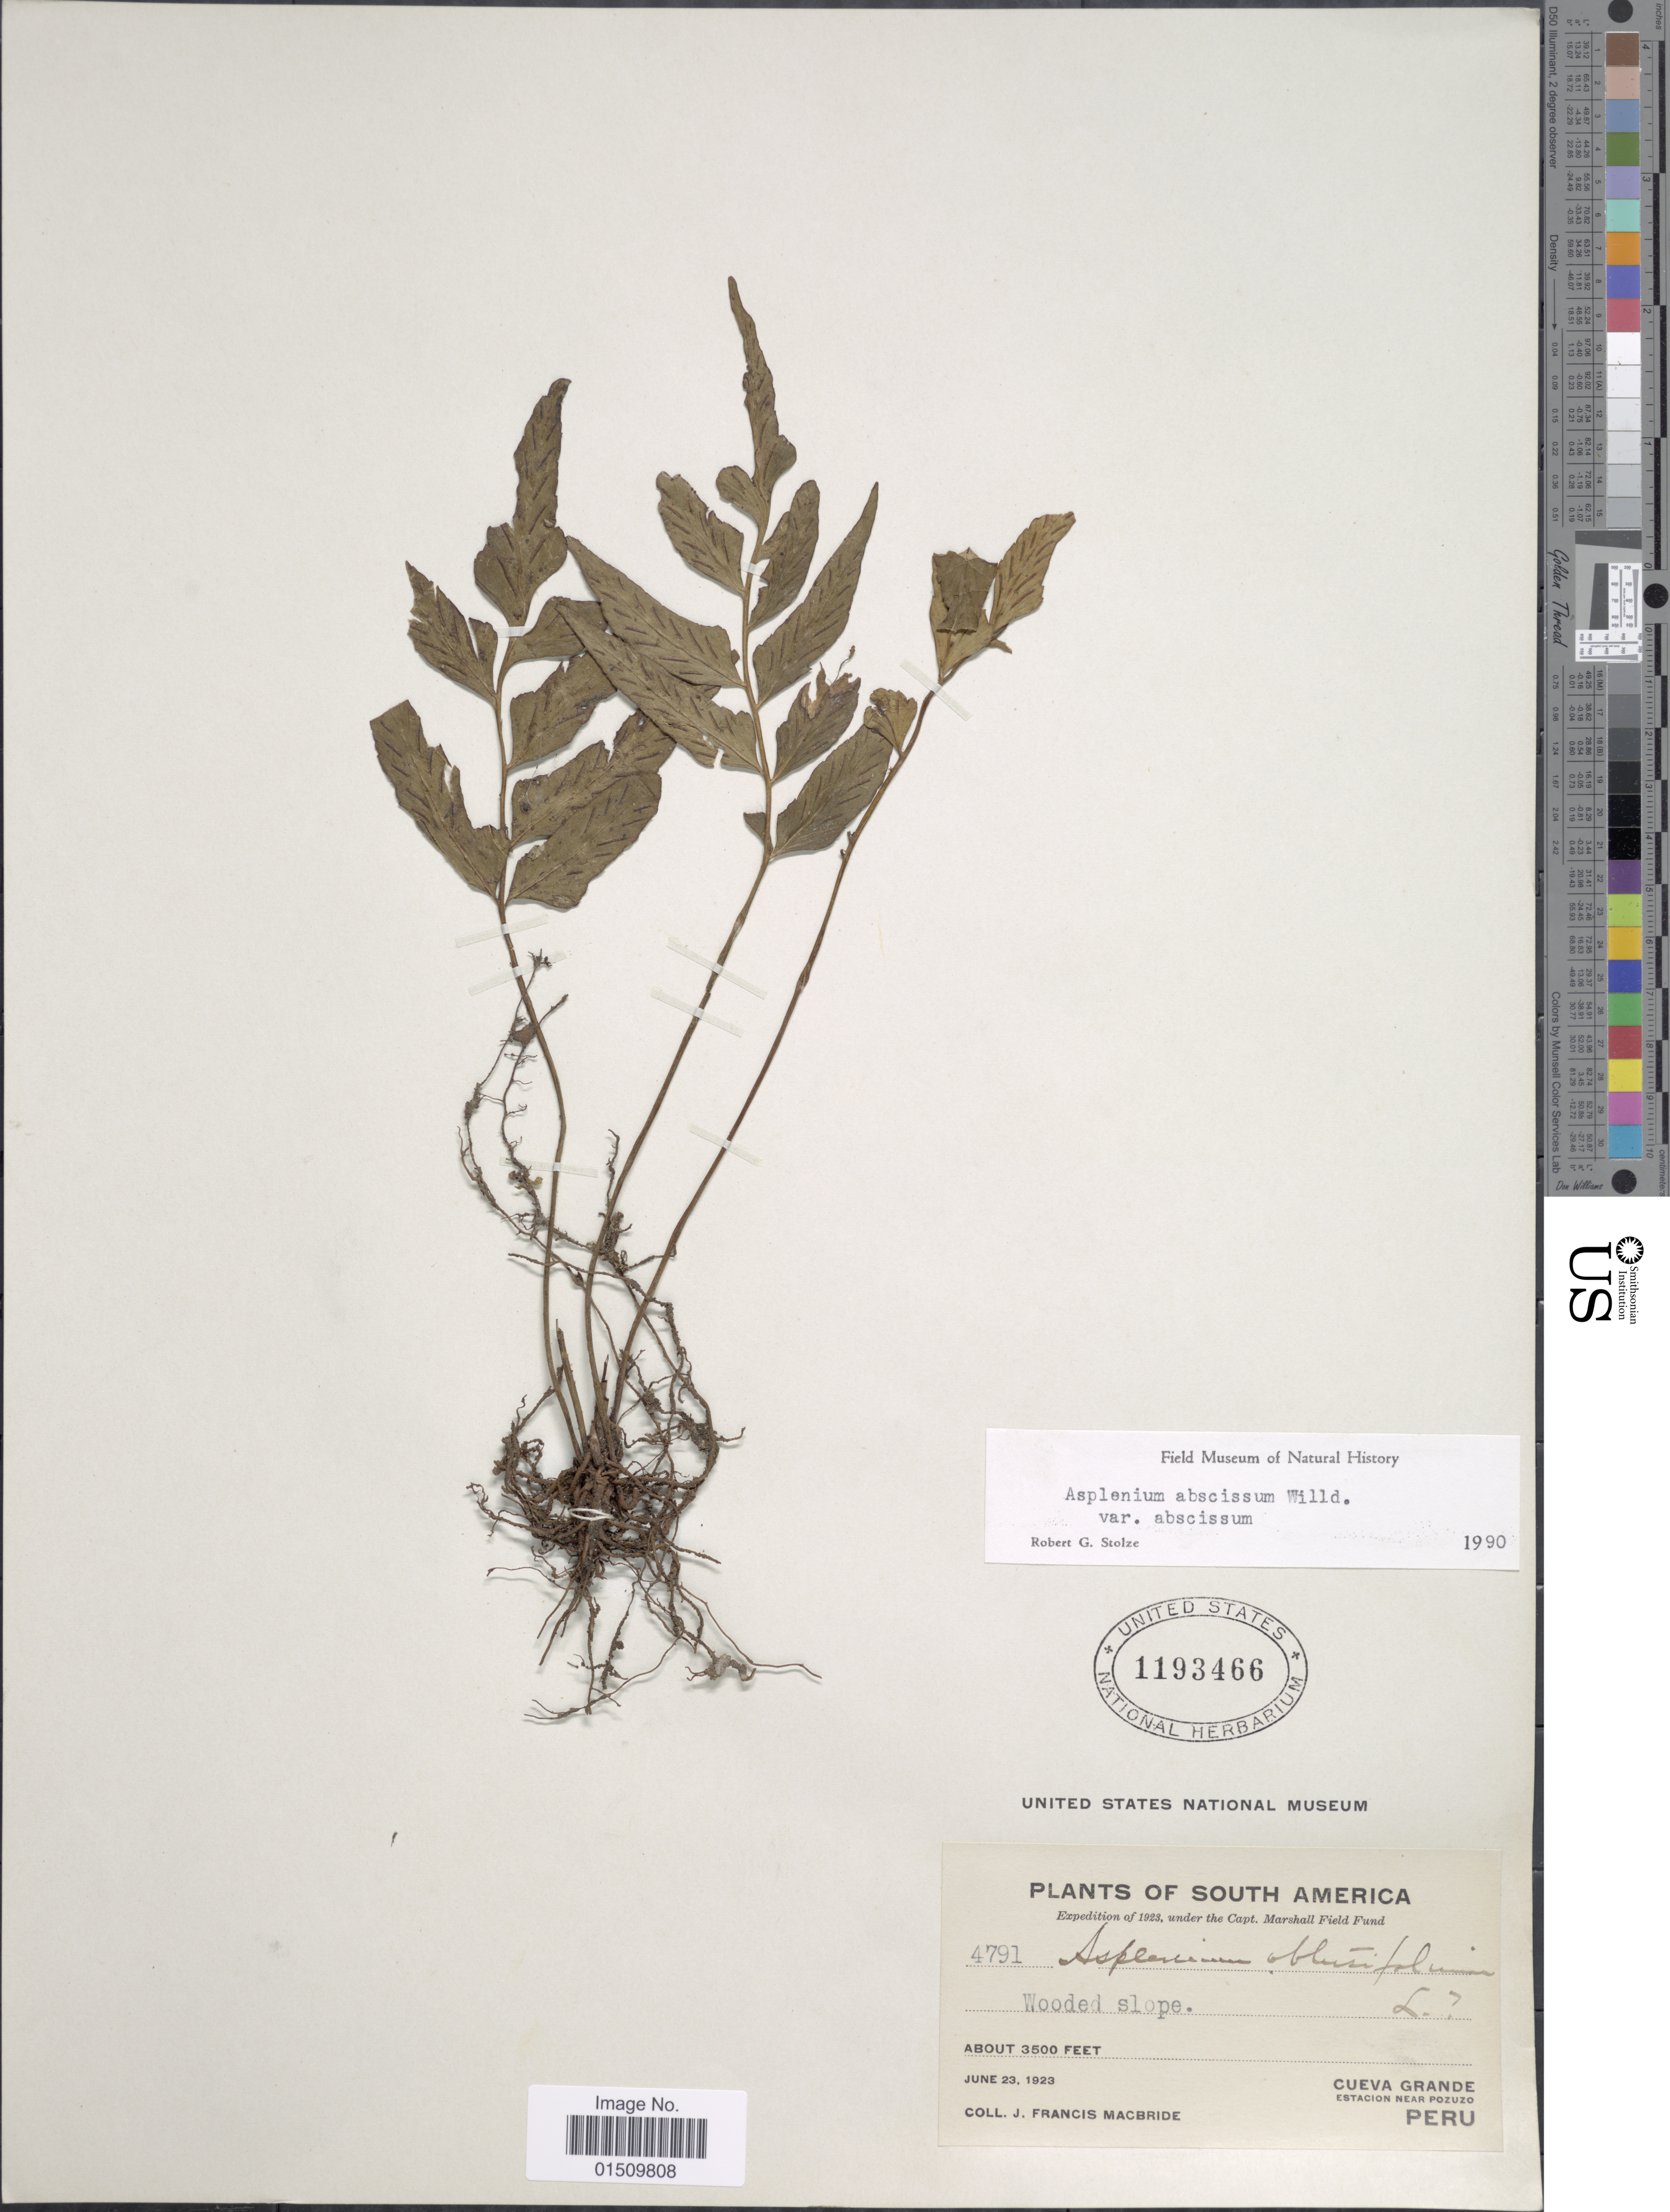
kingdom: Plantae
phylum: Tracheophyta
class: Polypodiopsida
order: Polypodiales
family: Aspleniaceae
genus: Asplenium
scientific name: Asplenium abscissum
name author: Willd.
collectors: J. F. Macbride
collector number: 4791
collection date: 1923-06-23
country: Peru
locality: South America, Cueva Grande, Estacion near Pozuzo, Peru.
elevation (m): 1067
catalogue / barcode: US 1193466